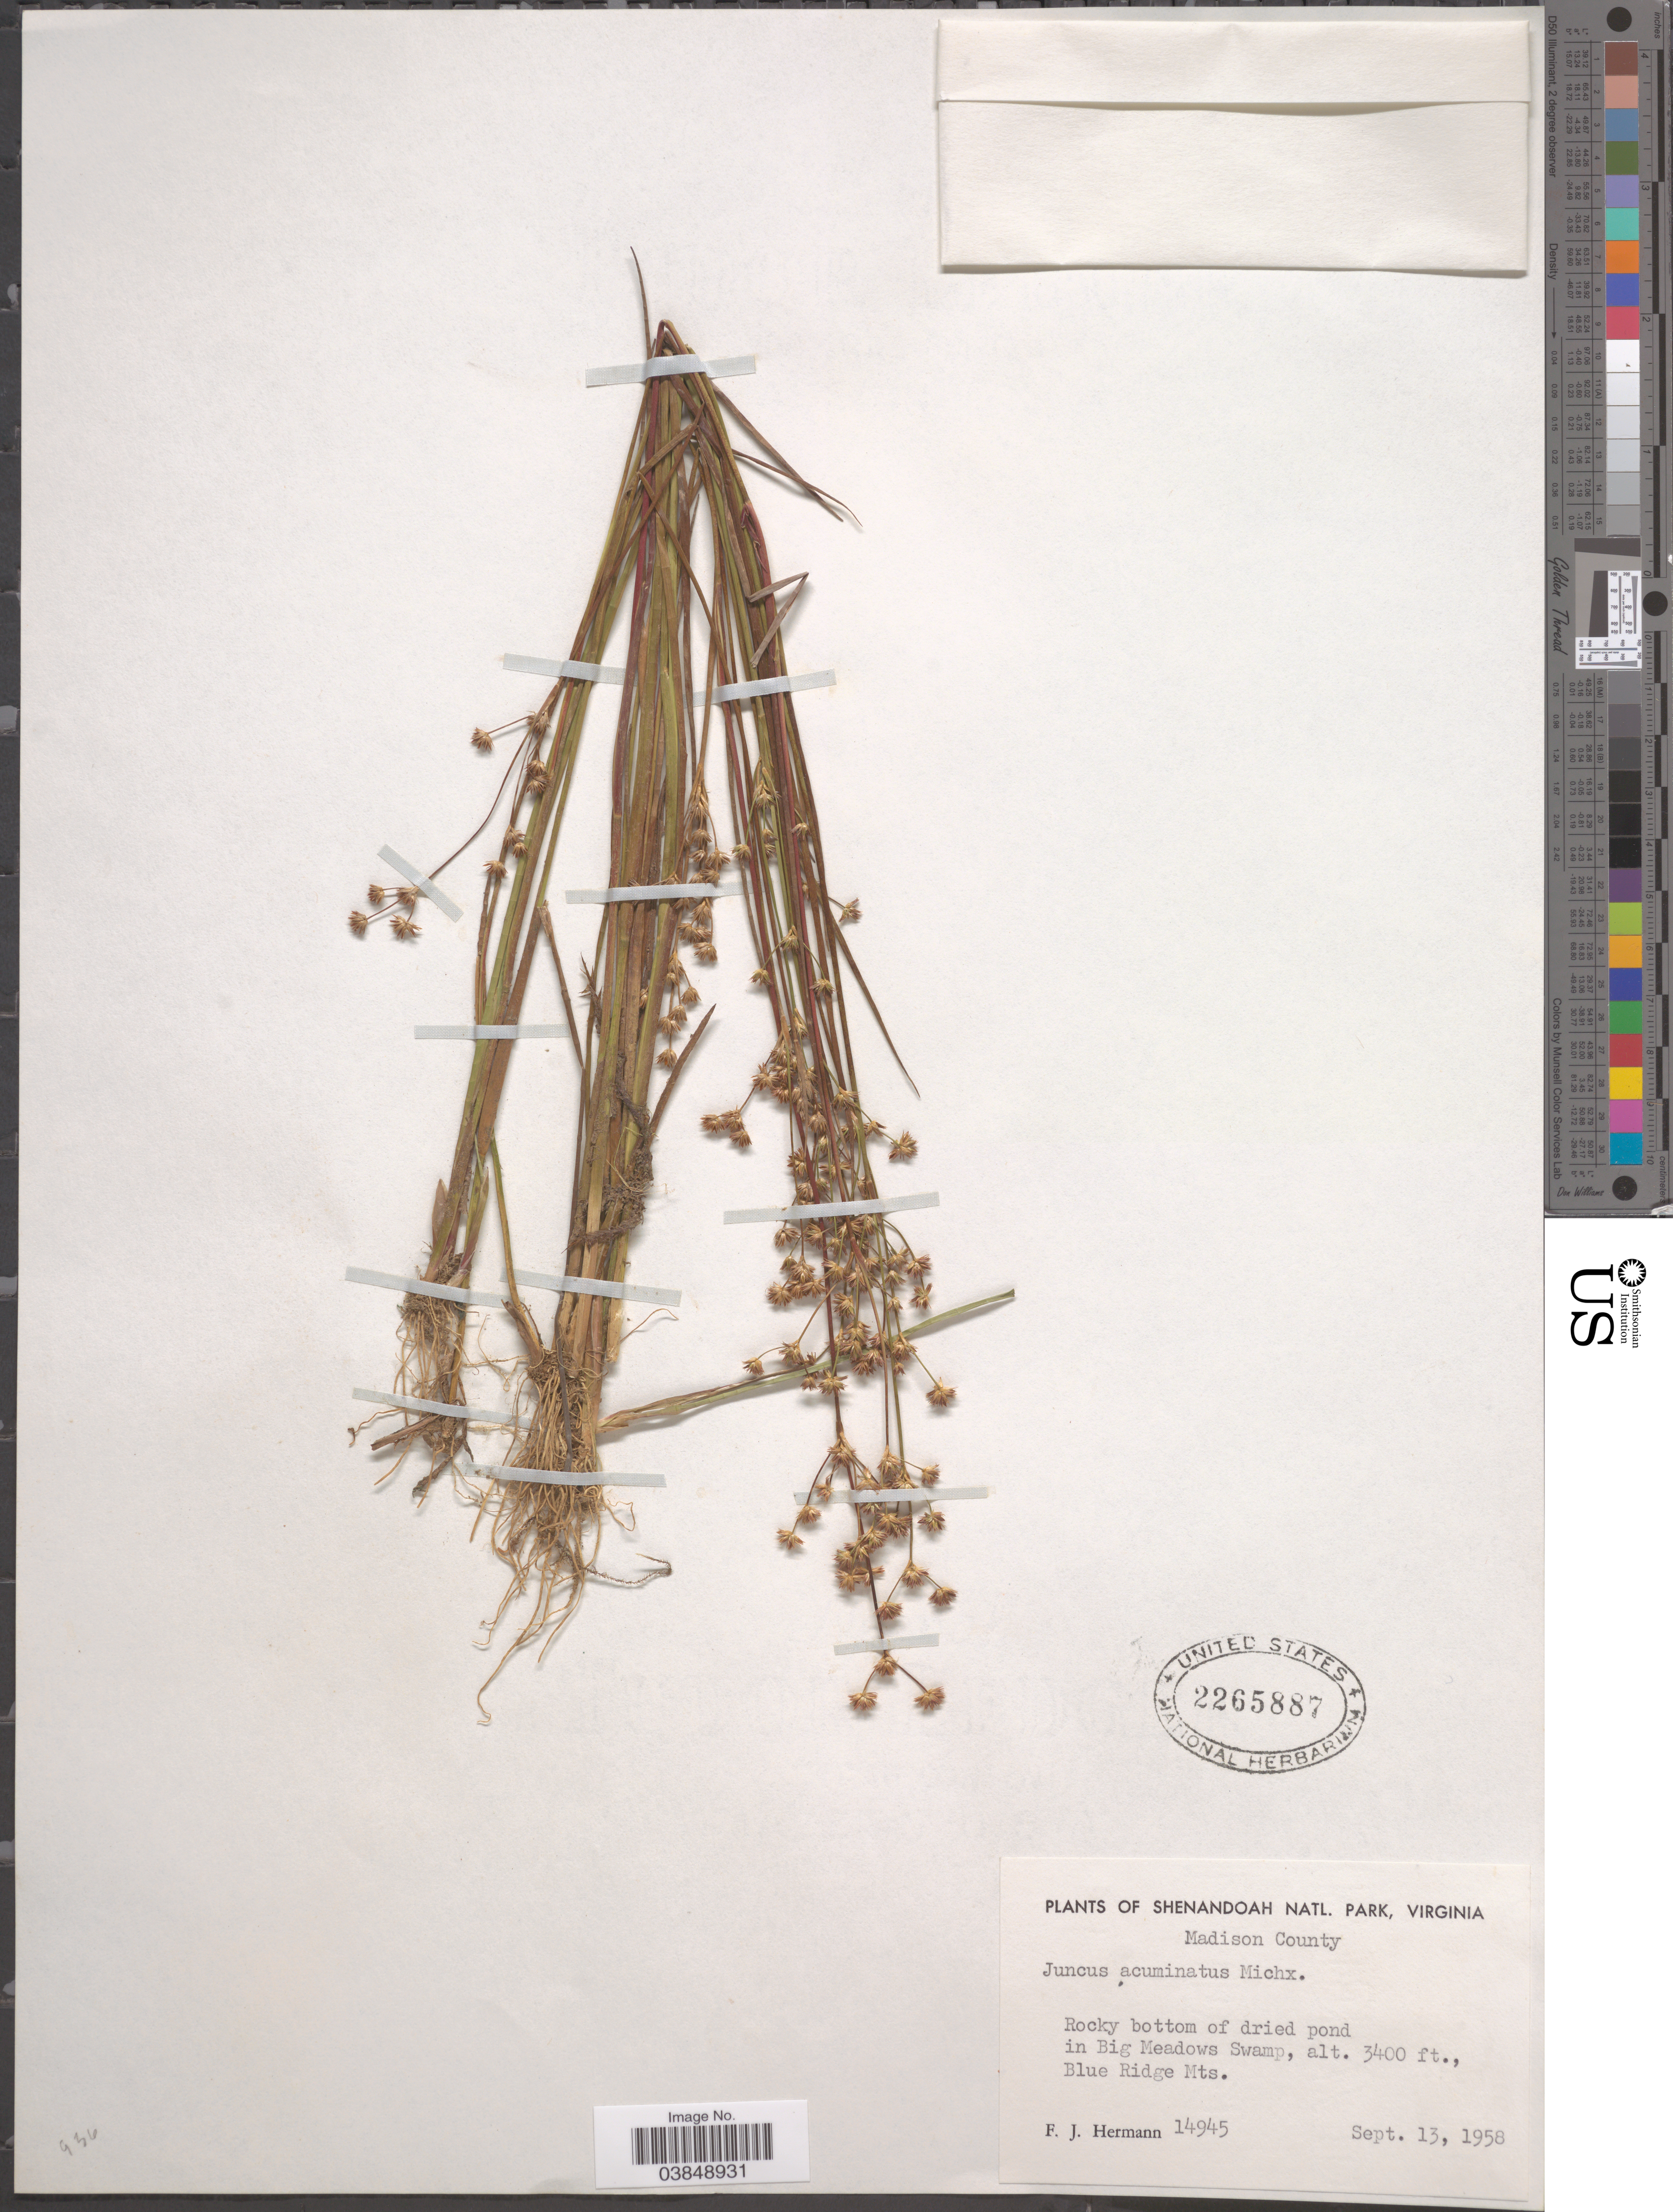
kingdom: Plantae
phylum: Tracheophyta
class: Liliopsida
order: Poales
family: Juncaceae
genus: Juncus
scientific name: Juncus acuminatus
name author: Michx.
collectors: F. J. Hermann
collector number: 14945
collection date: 1958-09-13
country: United States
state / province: Virginia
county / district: Madison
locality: Shenandoah Natl. Park. In Big Meadows Swamp, Blue Ridge Mts.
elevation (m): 1036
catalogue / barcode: US 2265887